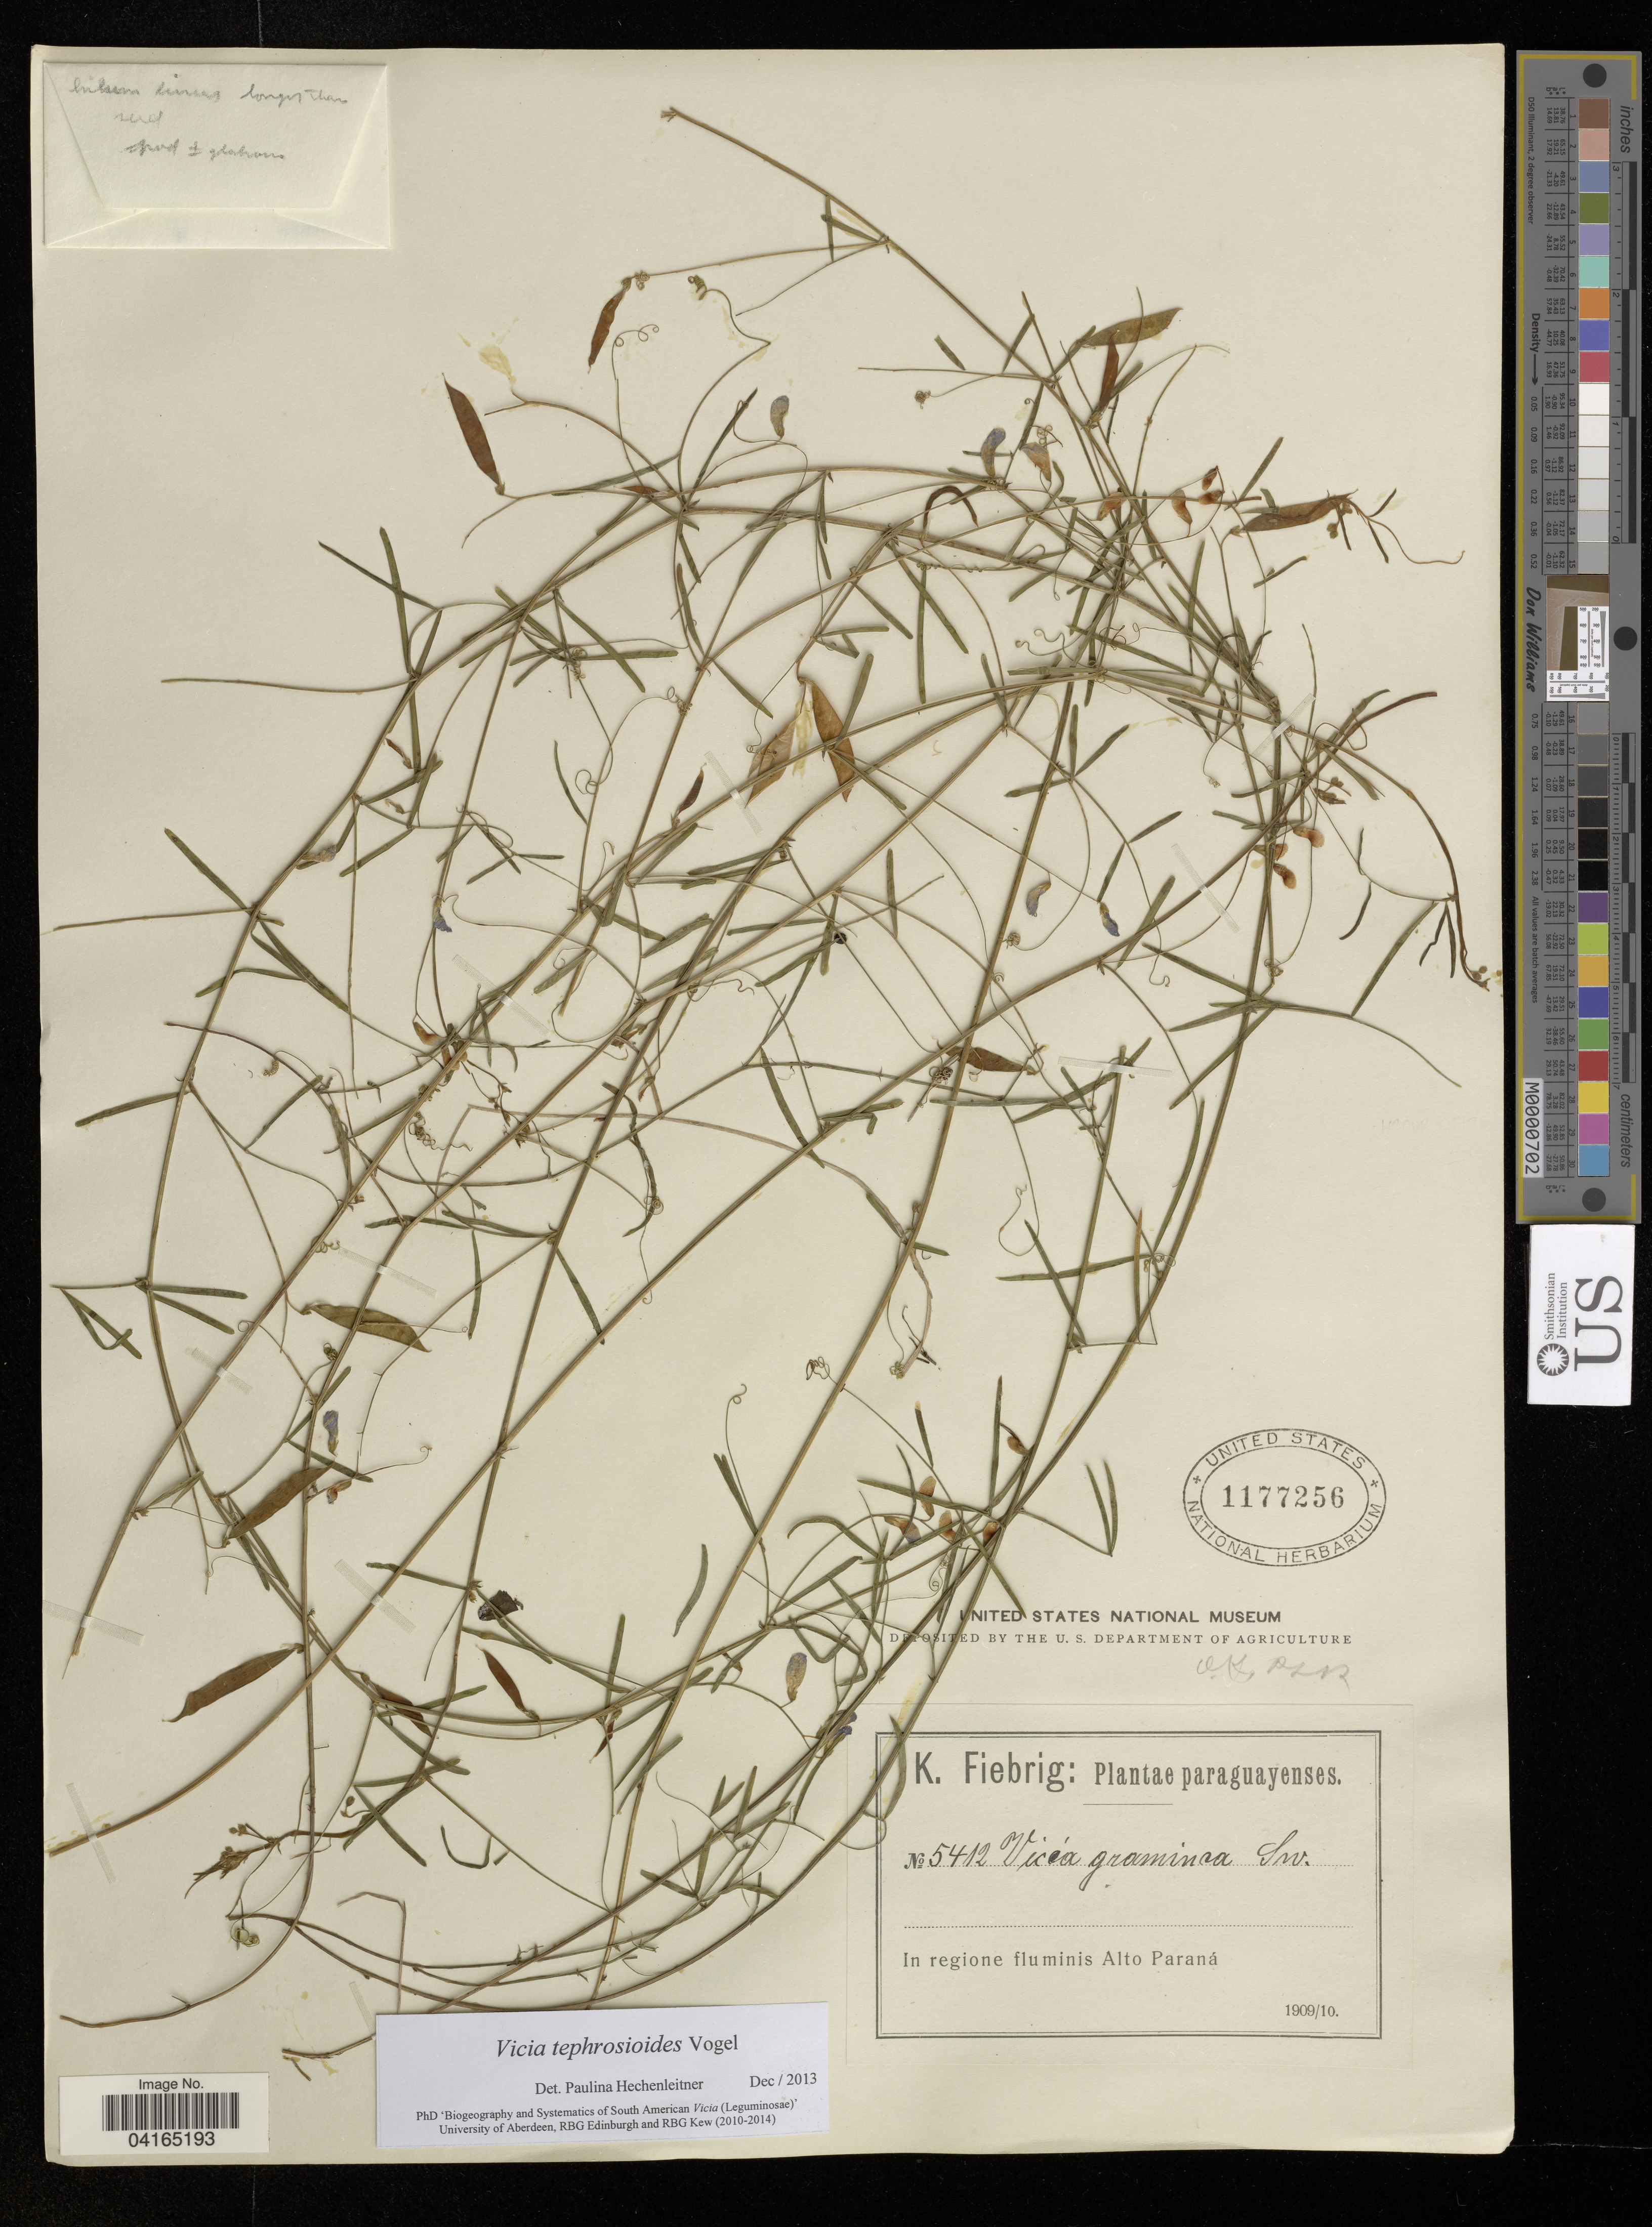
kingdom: Plantae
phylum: Tracheophyta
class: Magnoliopsida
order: Fabales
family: Fabaceae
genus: Vicia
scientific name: Vicia graminea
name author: Sm.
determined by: Hechenleitner, Paulina, RBG Edinburgh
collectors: K. Kiebrig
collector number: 5412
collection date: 1909-10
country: Brazil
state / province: Paraná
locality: In regione flumins Alto Paraná.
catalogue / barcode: US 1177256